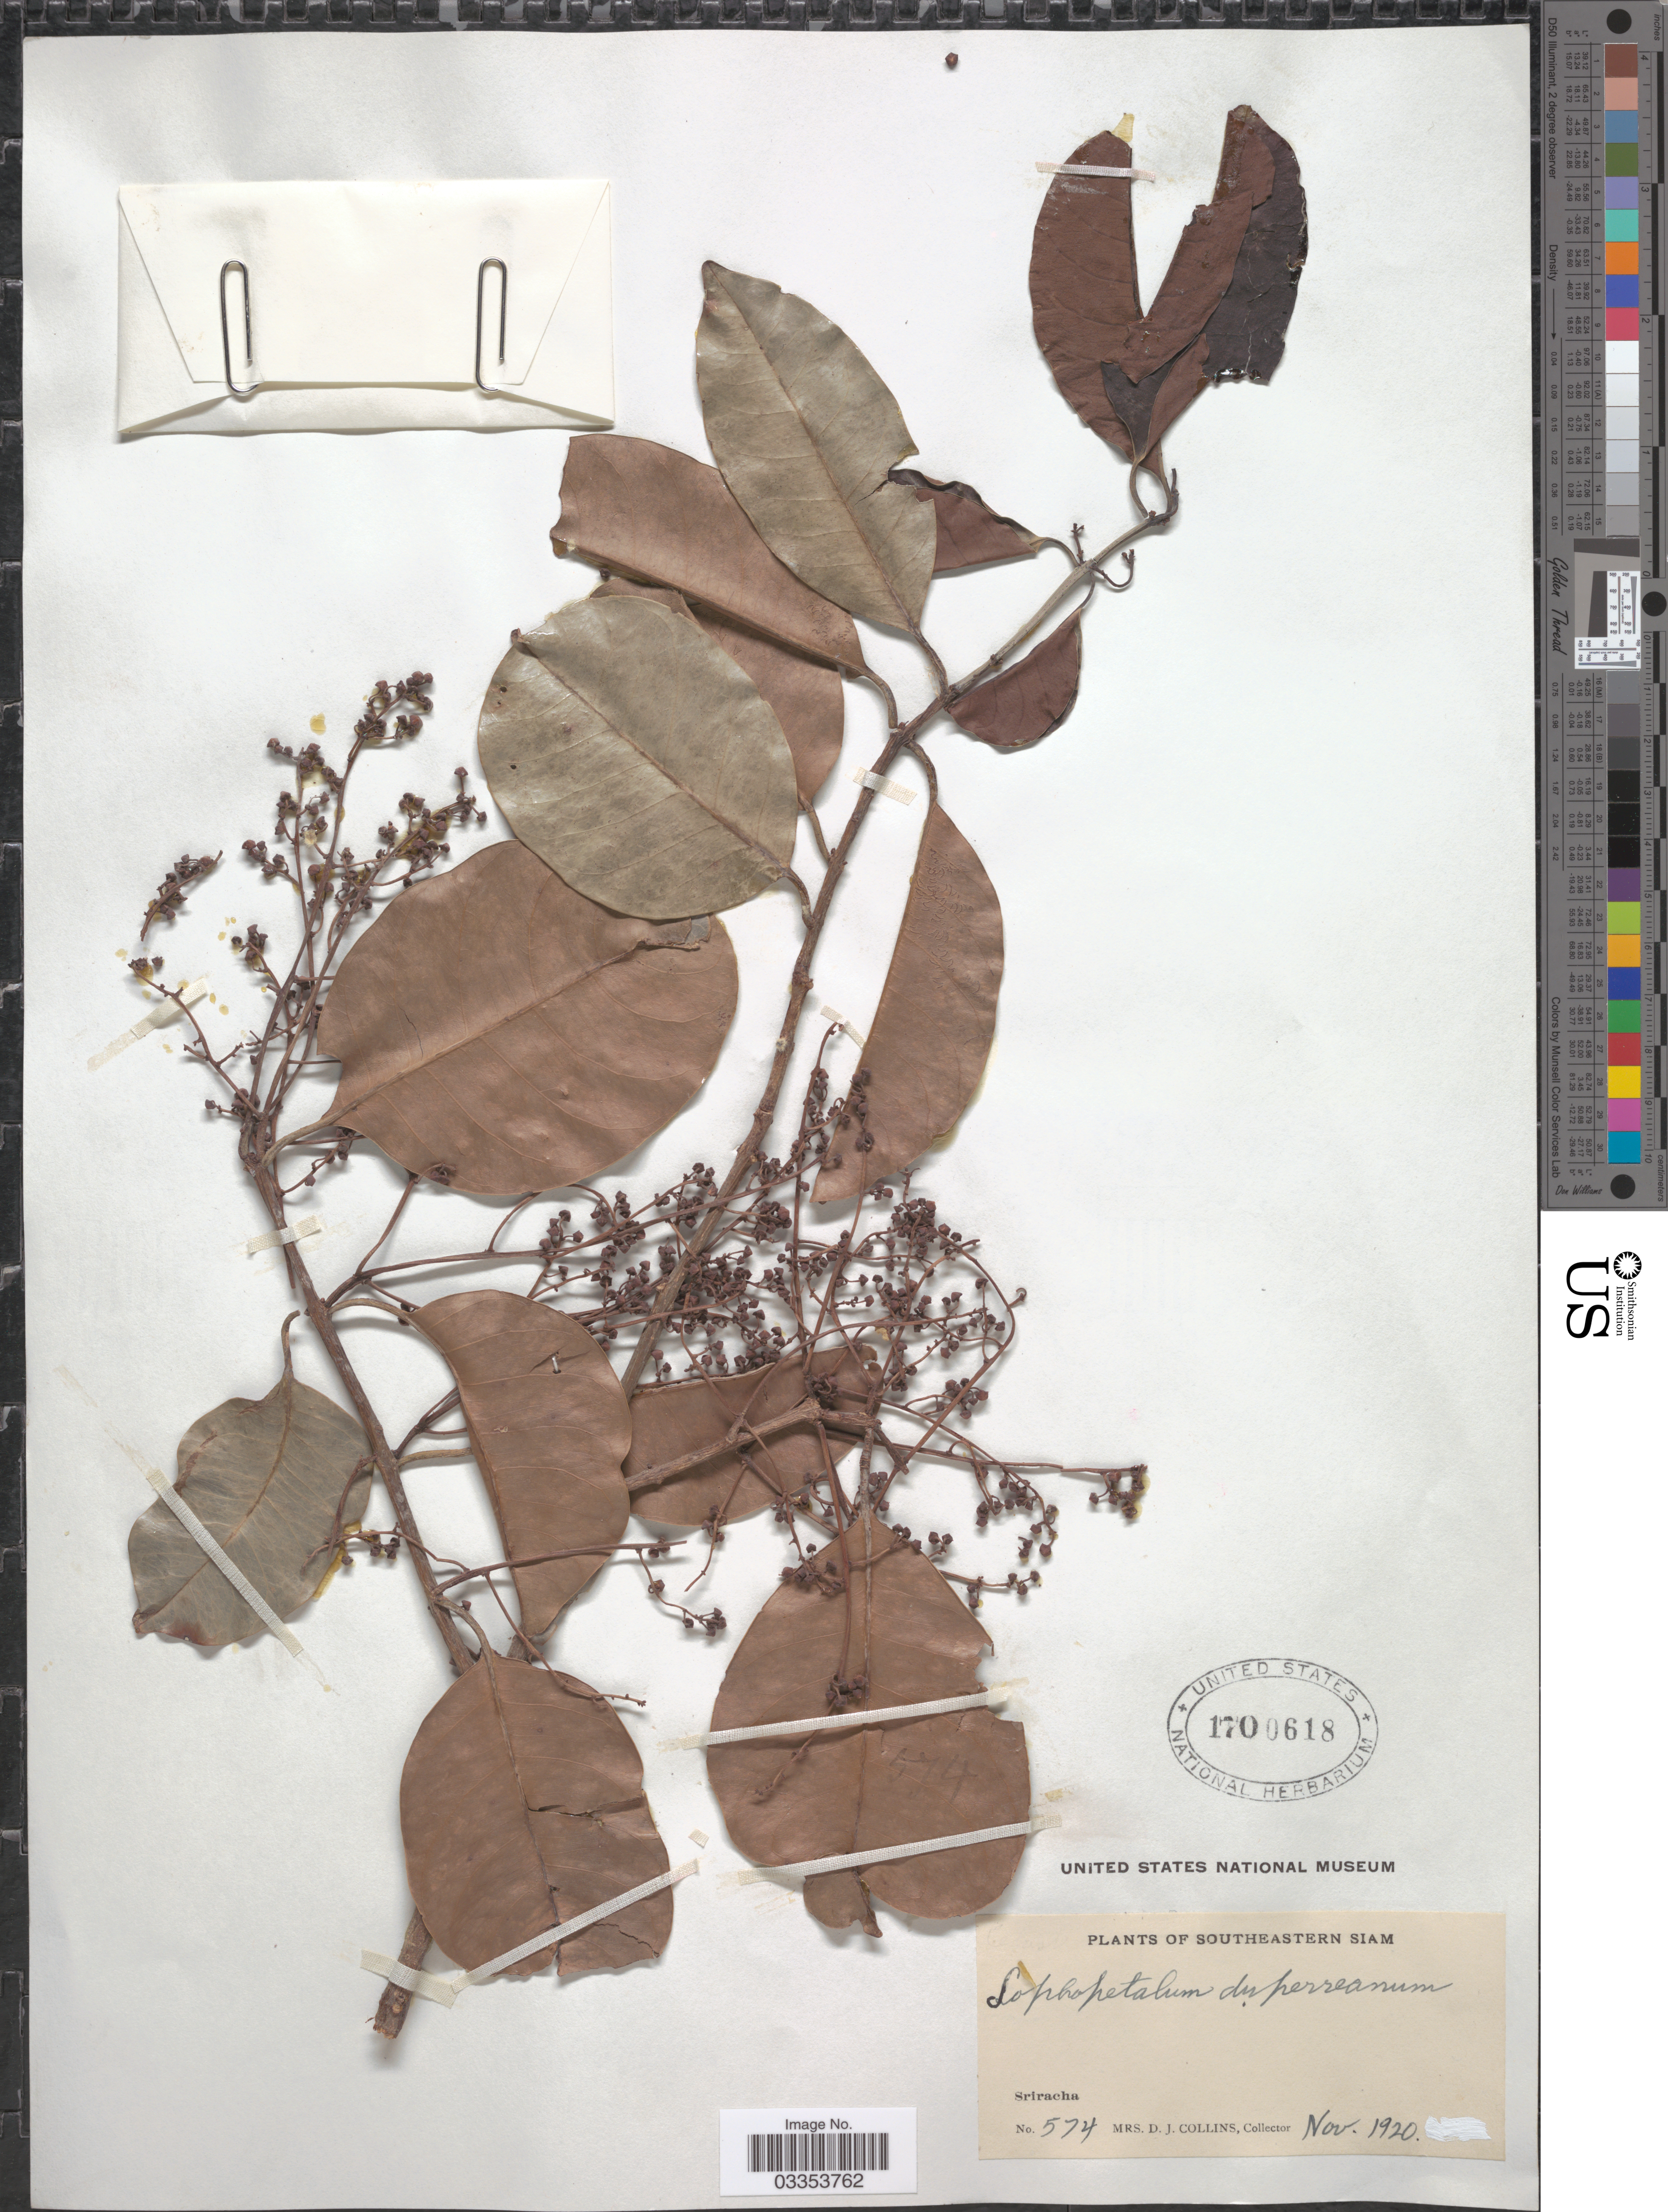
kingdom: Plantae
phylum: Tracheophyta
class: Magnoliopsida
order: Celastrales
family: Celastraceae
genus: Lophopetalum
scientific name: Lophopetalum duperreanum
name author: Pierre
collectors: Mrs. D. J. Collins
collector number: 574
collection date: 1920-11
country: Thailand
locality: Southeastern Siam. Sriracha.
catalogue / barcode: US 1700618